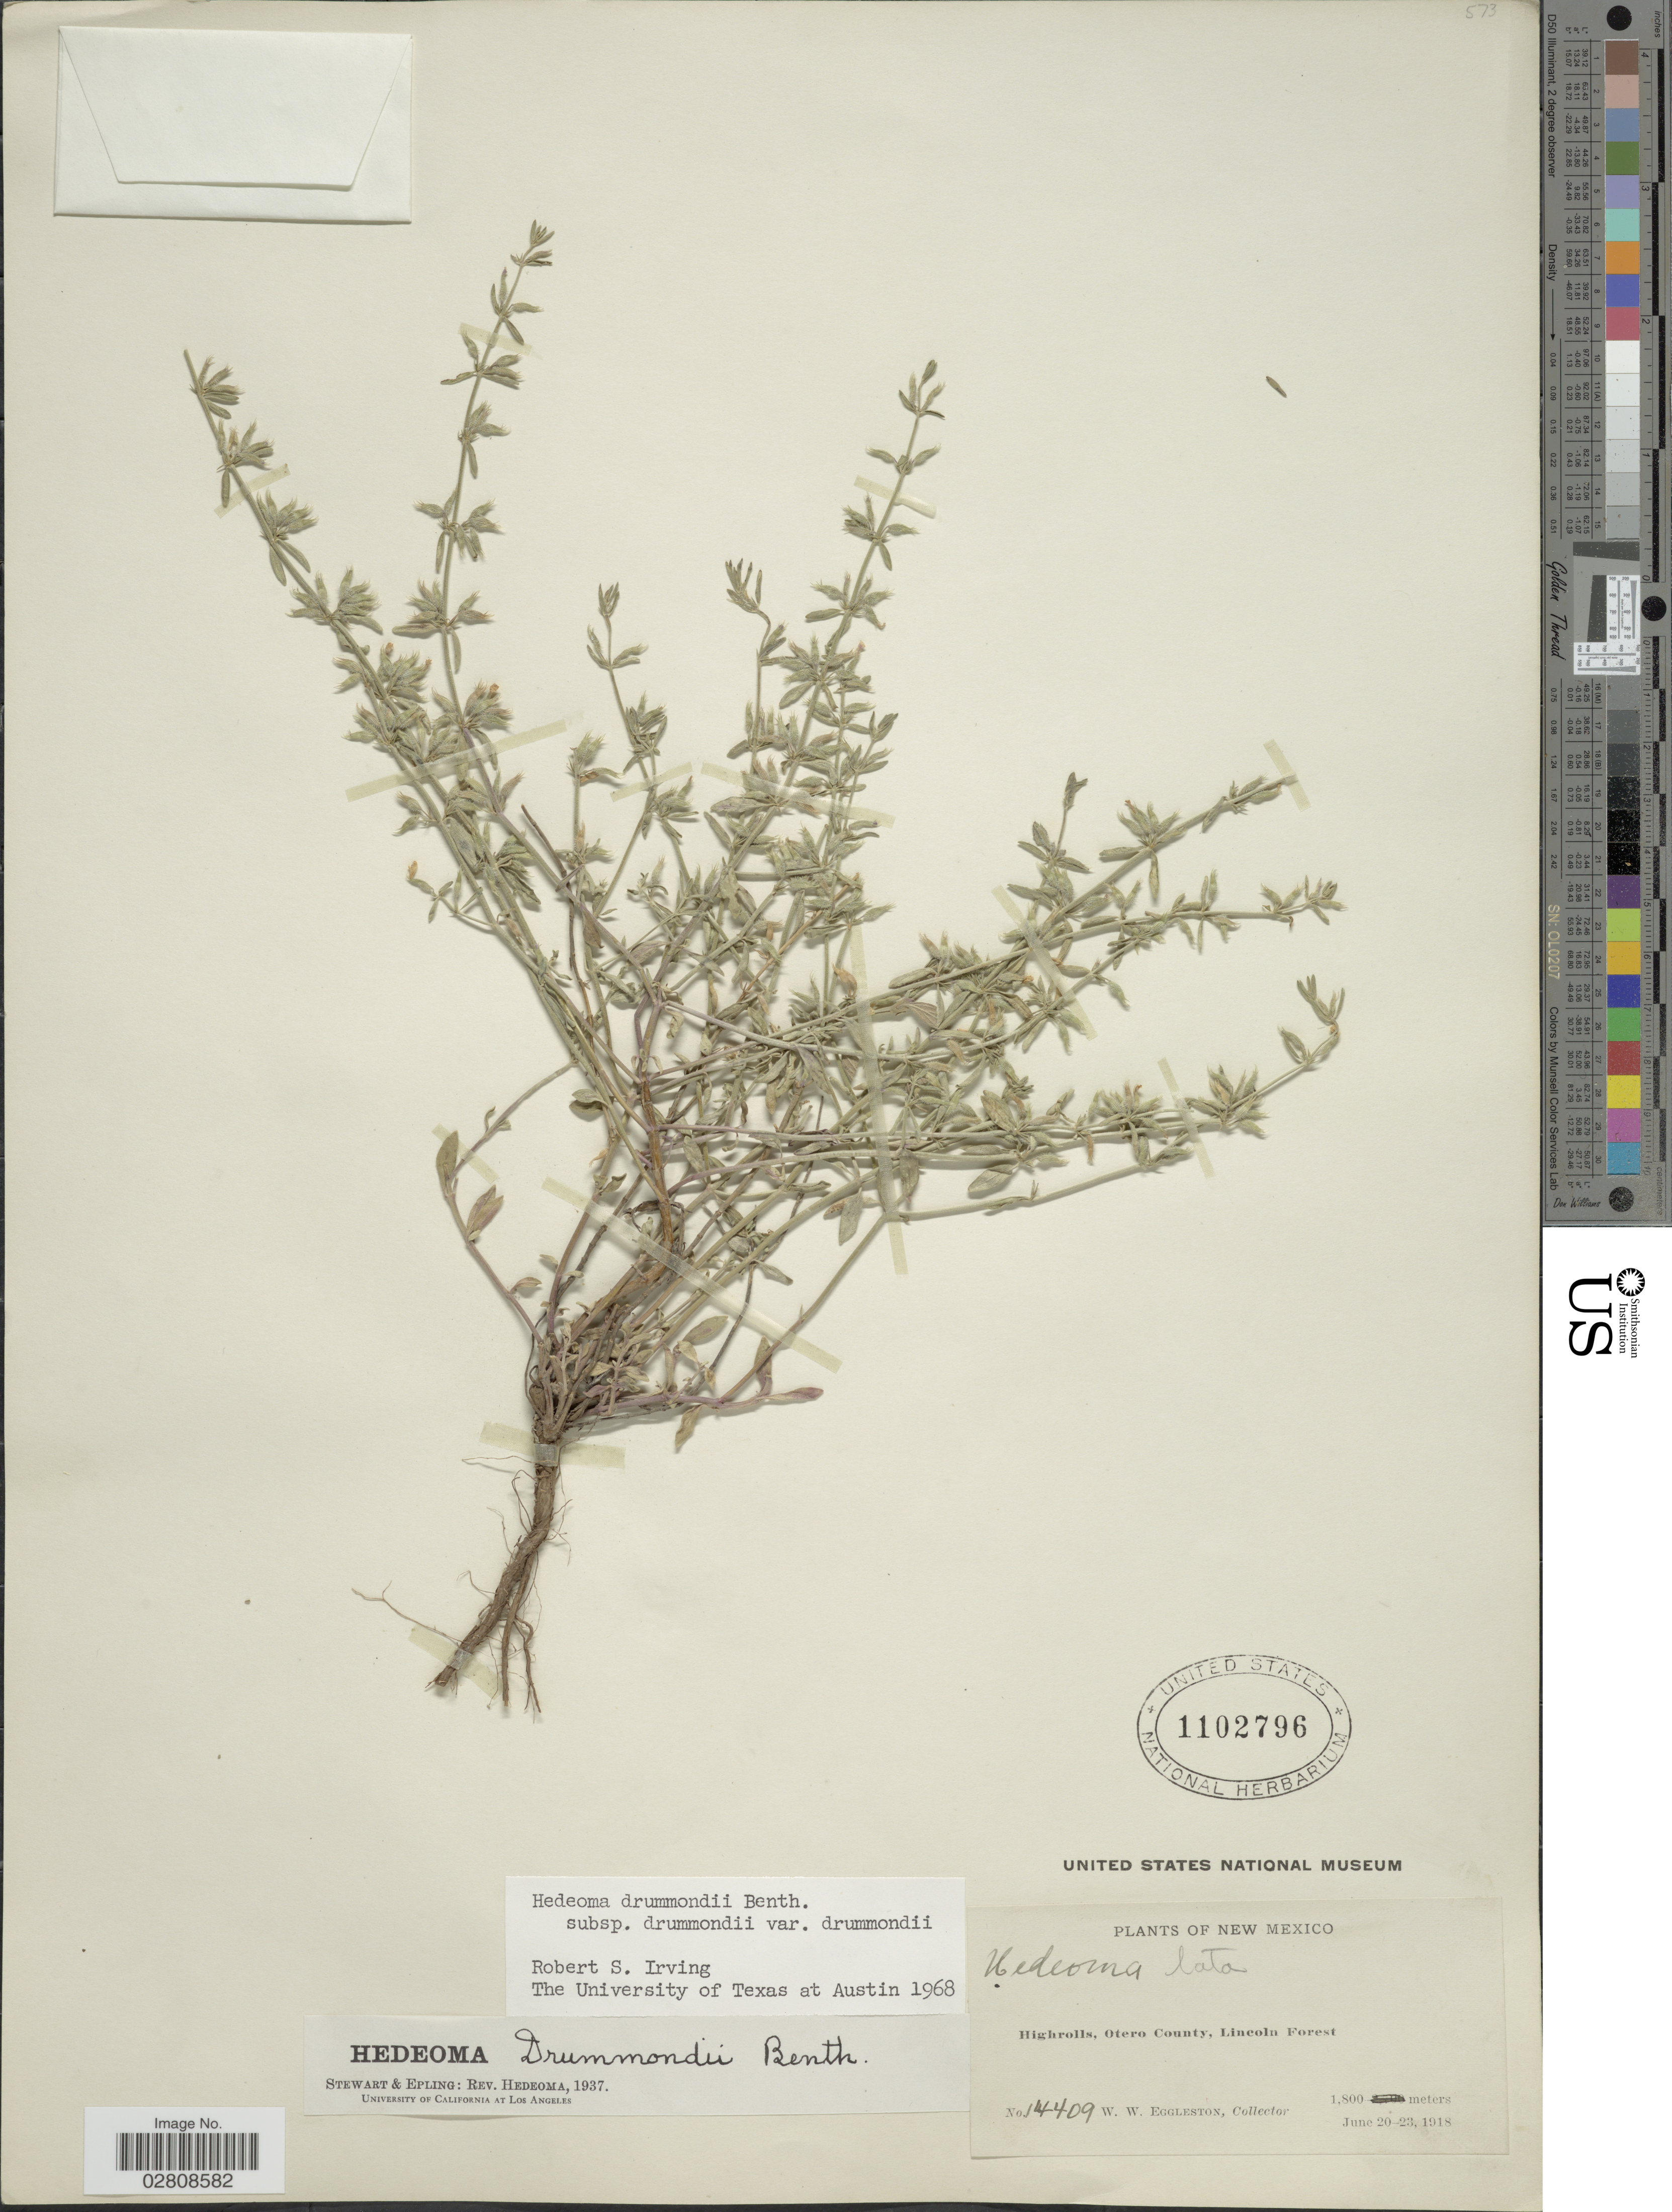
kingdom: Plantae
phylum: Tracheophyta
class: Magnoliopsida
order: Lamiales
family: Lamiaceae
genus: Hedeoma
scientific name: Hedeoma drummondii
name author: Benth.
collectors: W. W. Eggleston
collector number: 14409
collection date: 1918-06-20/1918-06-23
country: United States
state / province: New Mexico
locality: Highrolls, Otero County, Lincoln Forest.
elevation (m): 1800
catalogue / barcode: US 1102796